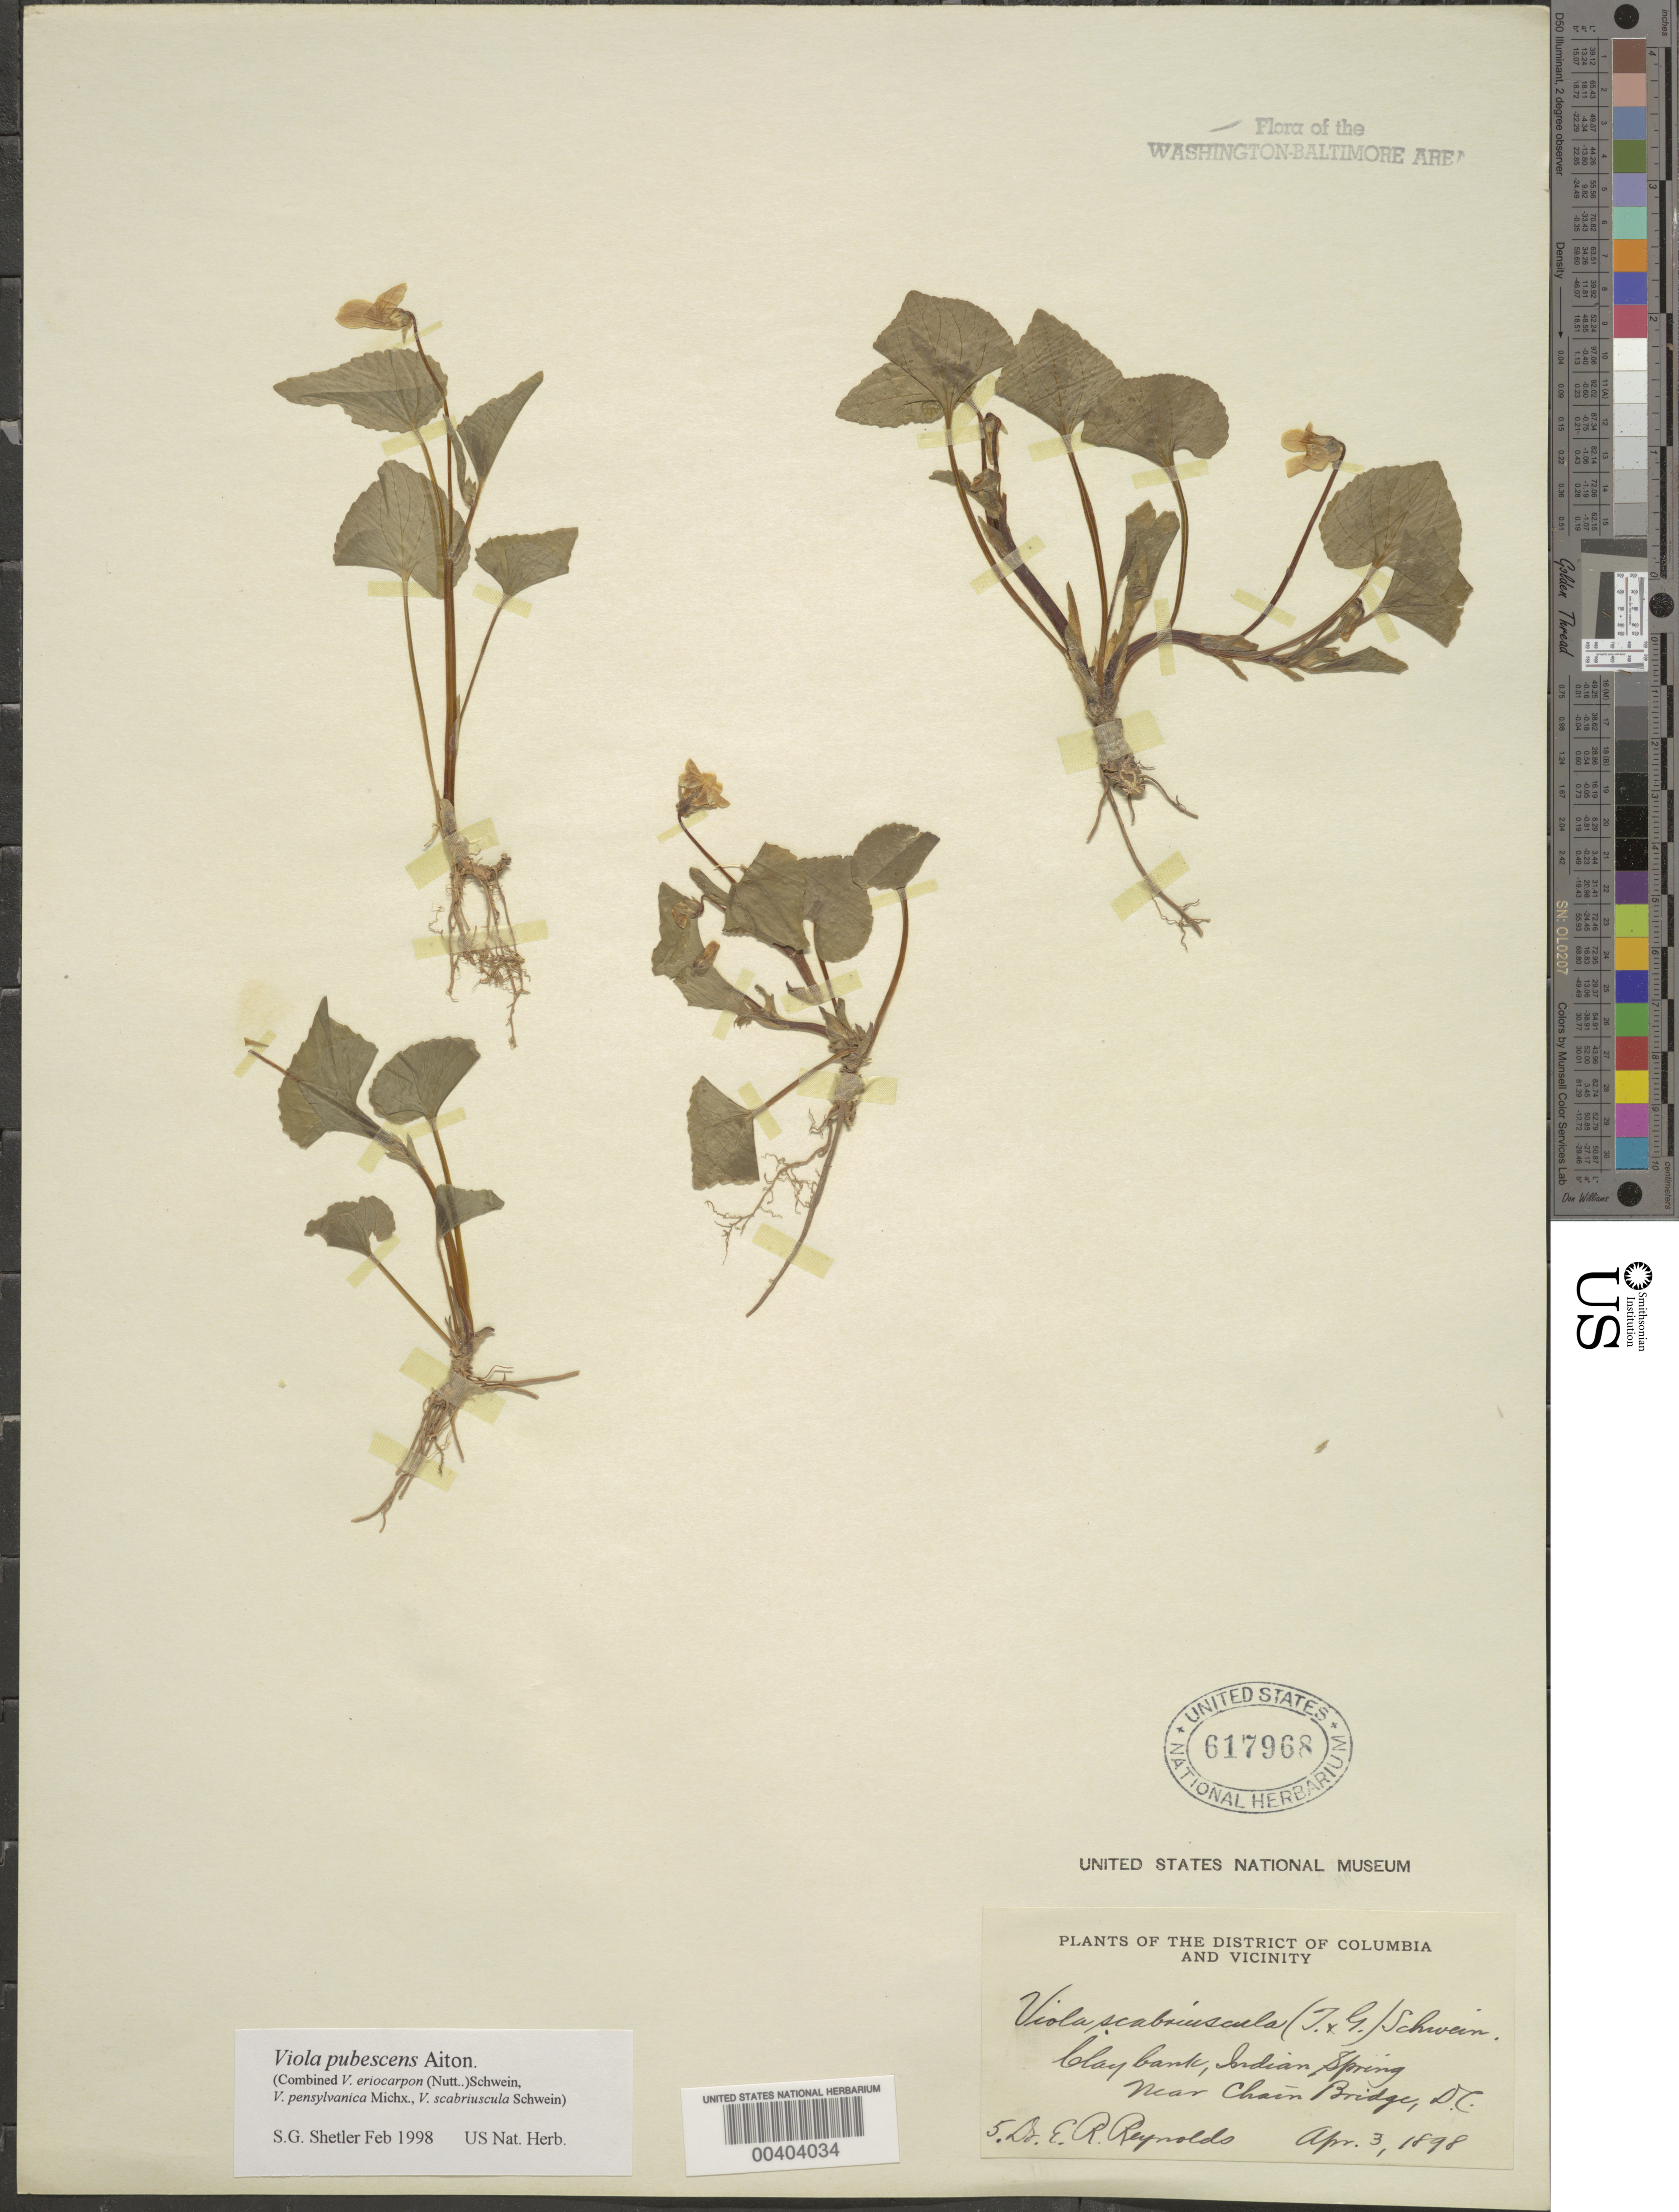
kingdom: Plantae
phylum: Tracheophyta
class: Magnoliopsida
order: Malpighiales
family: Violaceae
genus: Viola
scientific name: Viola pubescens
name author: Aiton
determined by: Shetler, Stanwyn G., (US), NMNH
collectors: E. Reynolds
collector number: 5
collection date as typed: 03 Apr 1898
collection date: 1898-04-03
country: United States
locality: Indian Spring, Chain Bridge vicinity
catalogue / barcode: US 617968